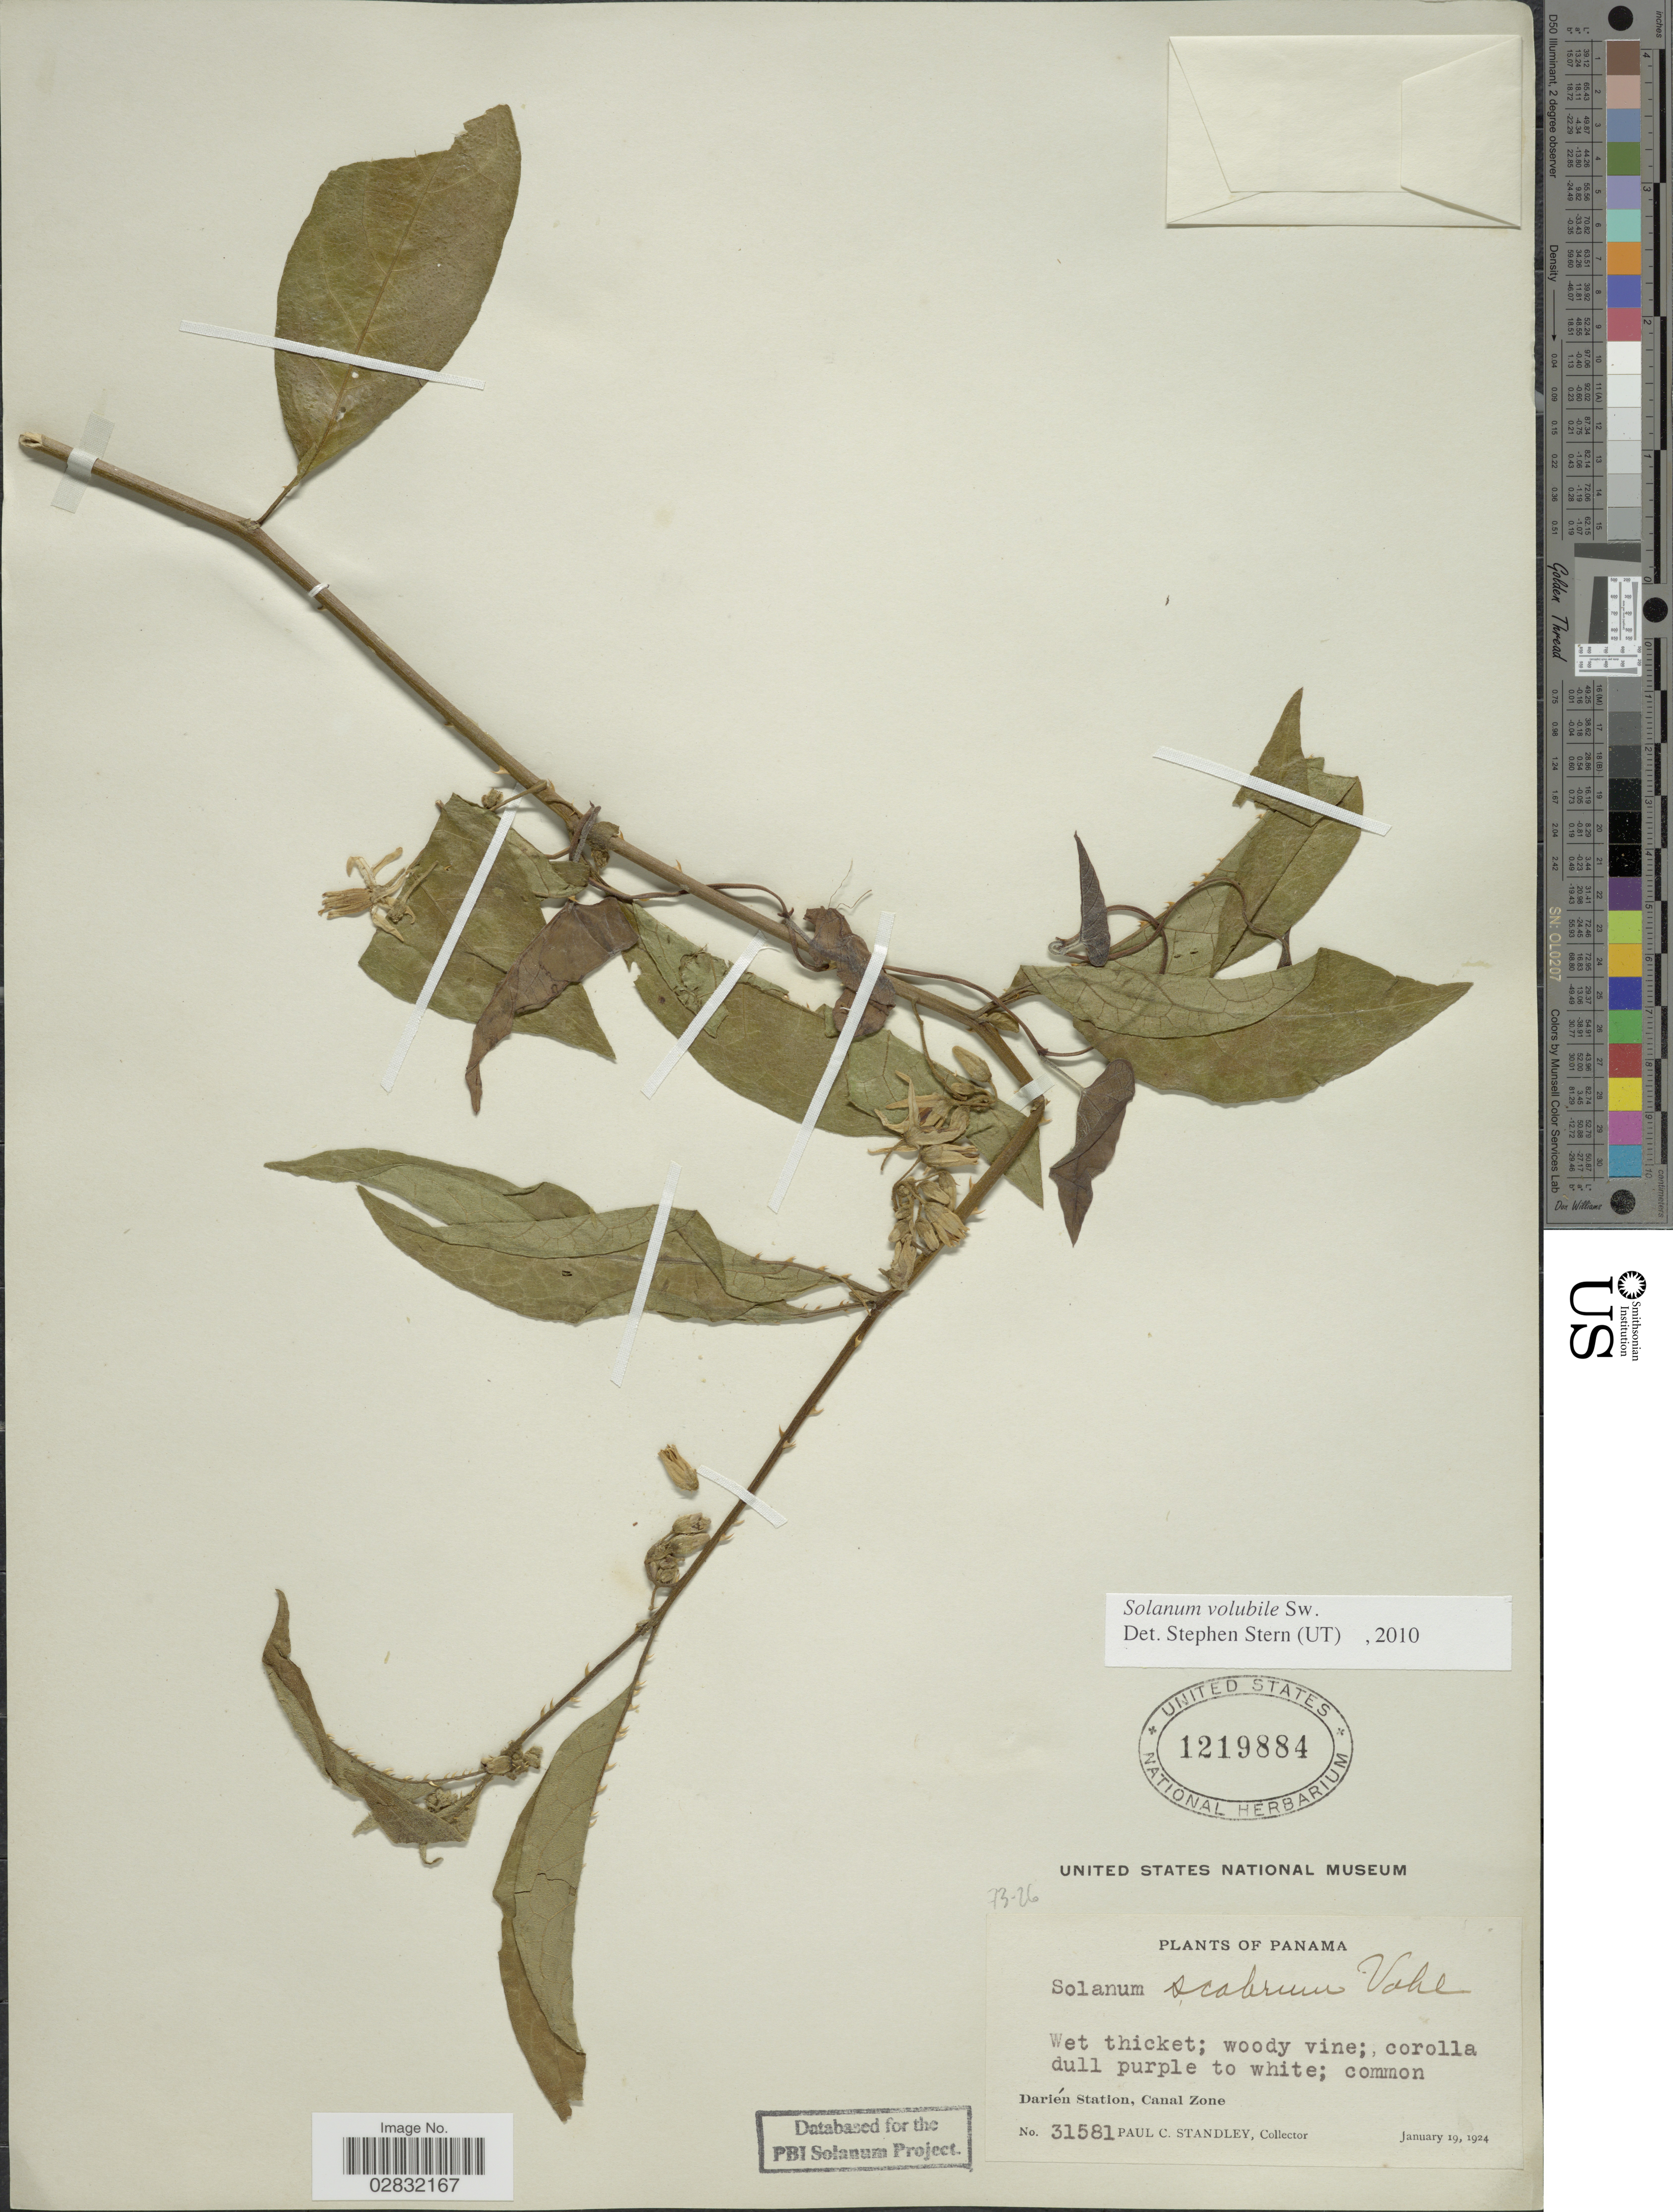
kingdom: Plantae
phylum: Tracheophyta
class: Magnoliopsida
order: Solanales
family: Solanaceae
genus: Solanum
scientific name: Solanum volubile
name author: Sw.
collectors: P. C. Standley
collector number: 31581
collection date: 1924-01-19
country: Panama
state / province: Colón / Panamá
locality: Darién Statioin, Canal Zone.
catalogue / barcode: US 1219884